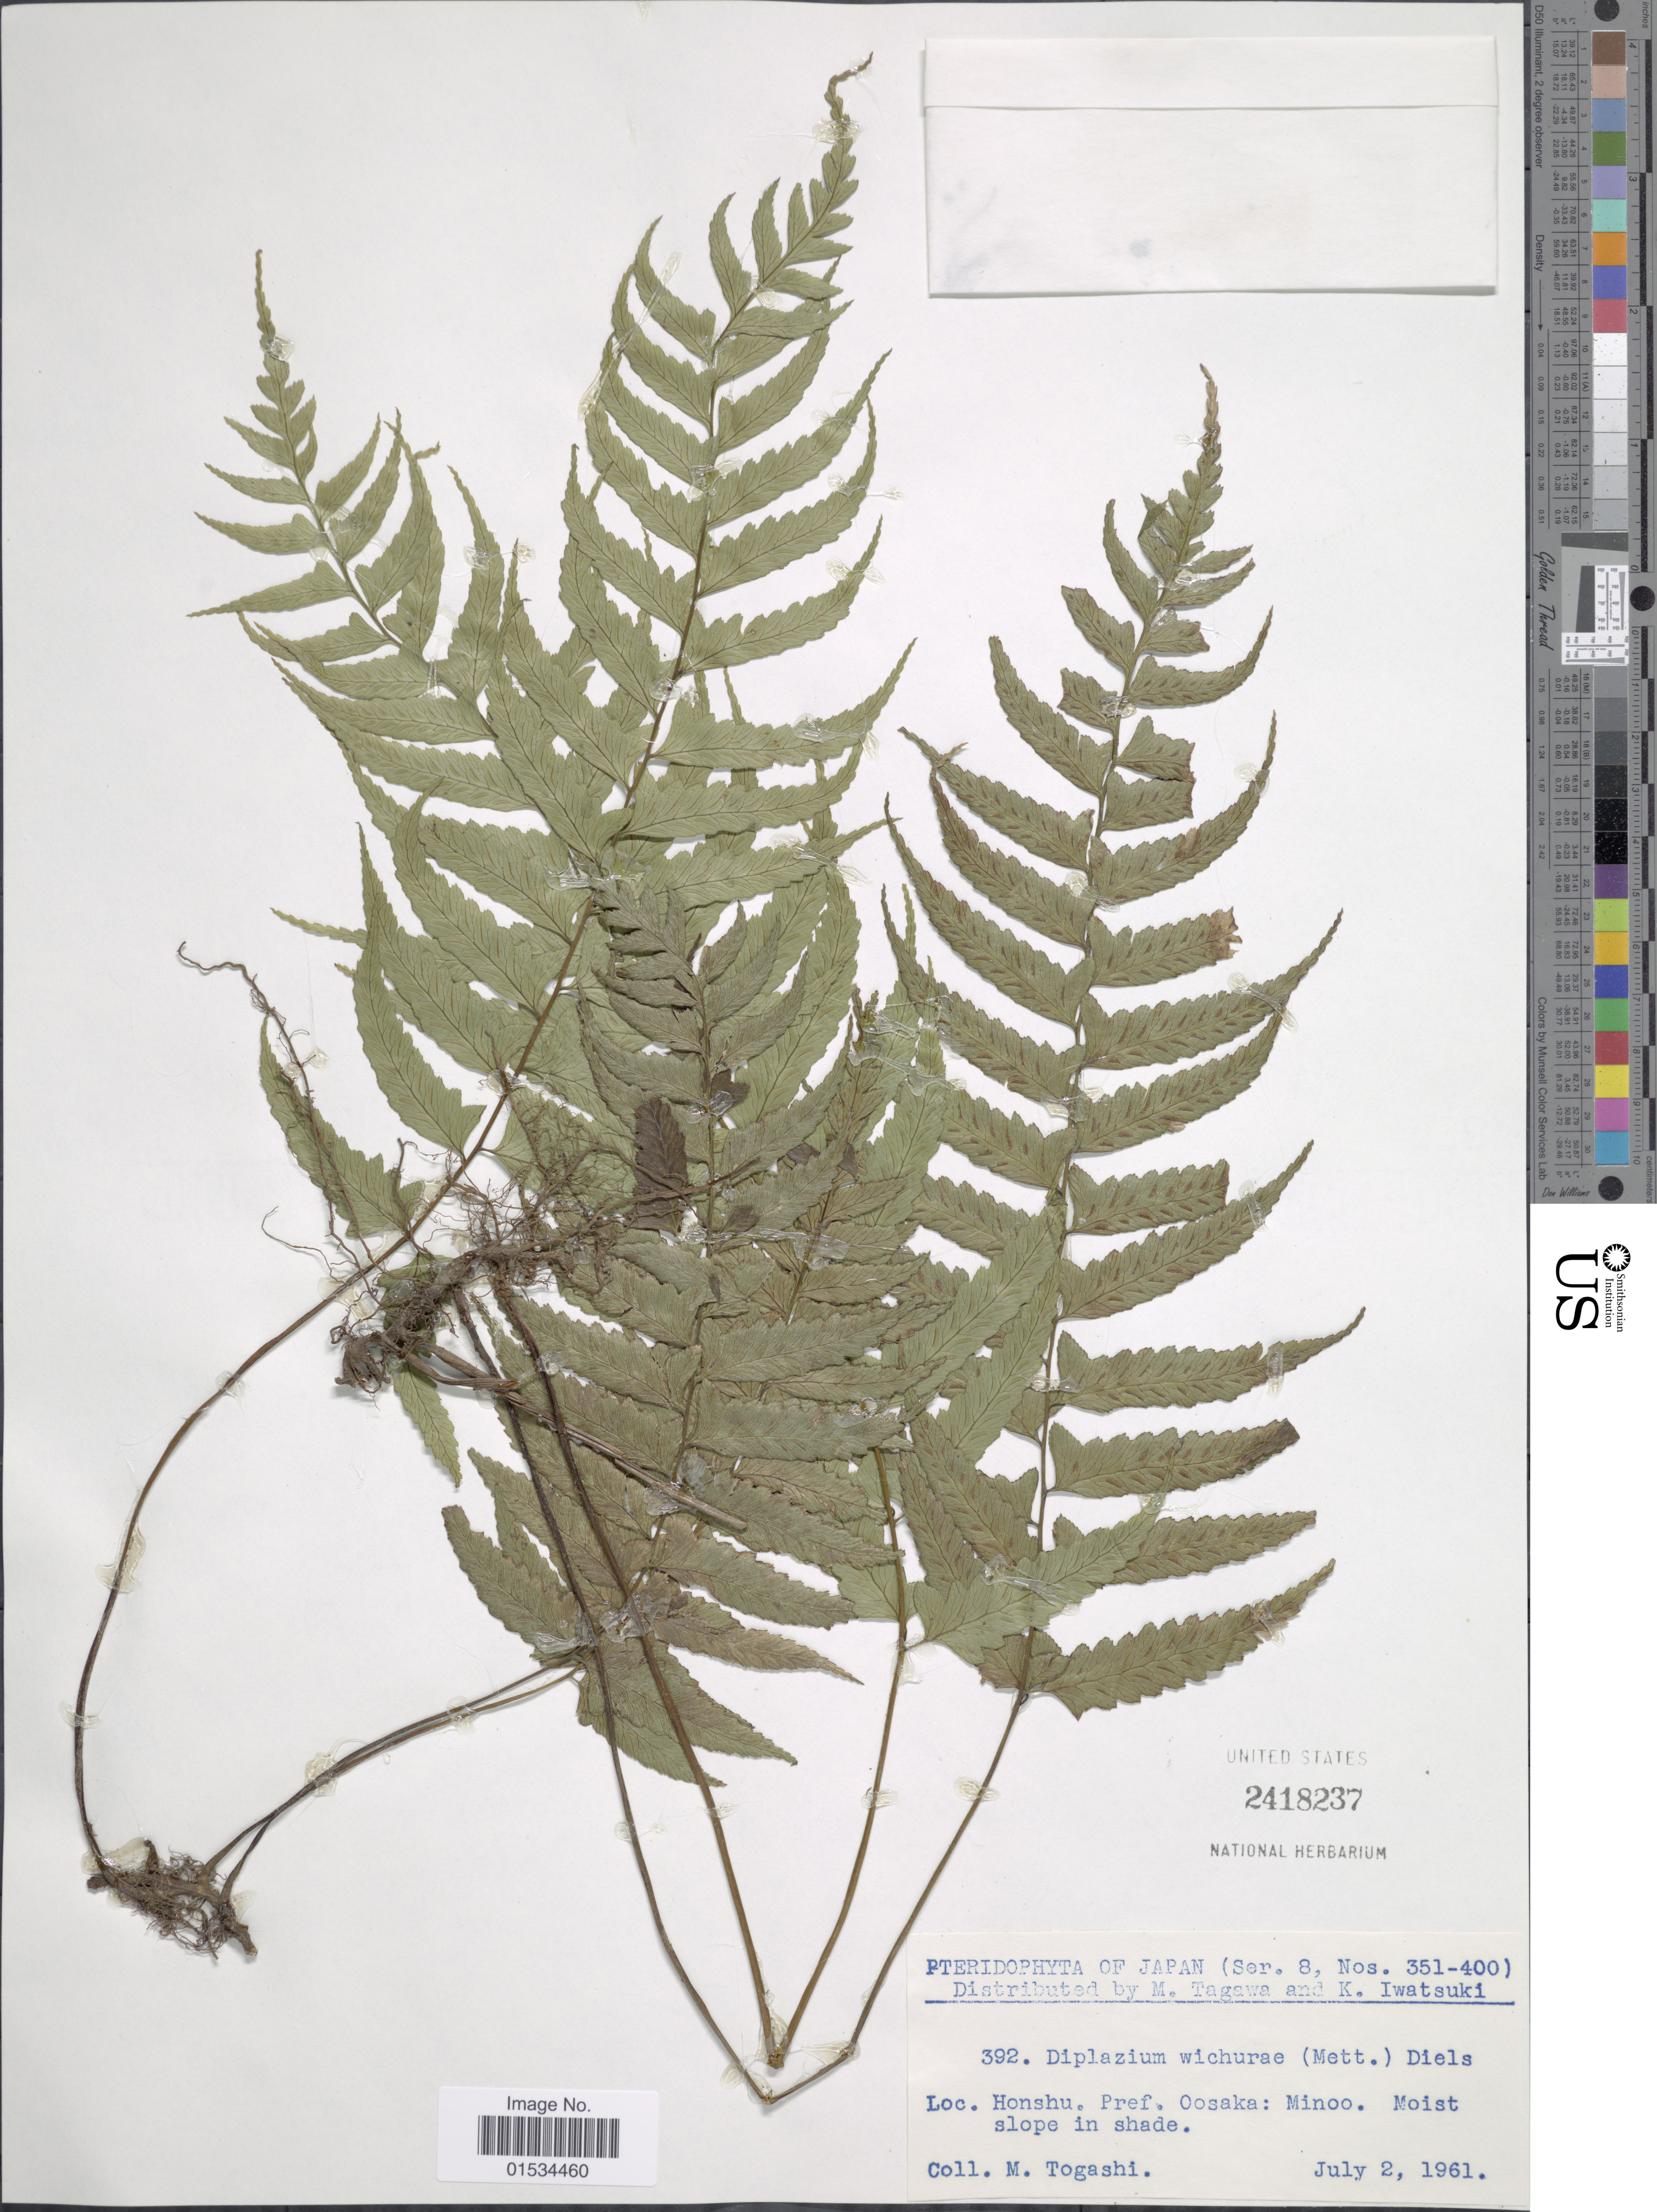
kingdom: Plantae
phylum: Tracheophyta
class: Polypodiopsida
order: Polypodiales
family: Athyriaceae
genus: Diplazium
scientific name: Diplazium wichurae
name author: (Mett.) Diels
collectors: M. Togashi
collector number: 392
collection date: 1961-07-02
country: Japan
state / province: Osaka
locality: Honshu, Pref. Oosaka; Minoo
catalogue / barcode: US 2418237